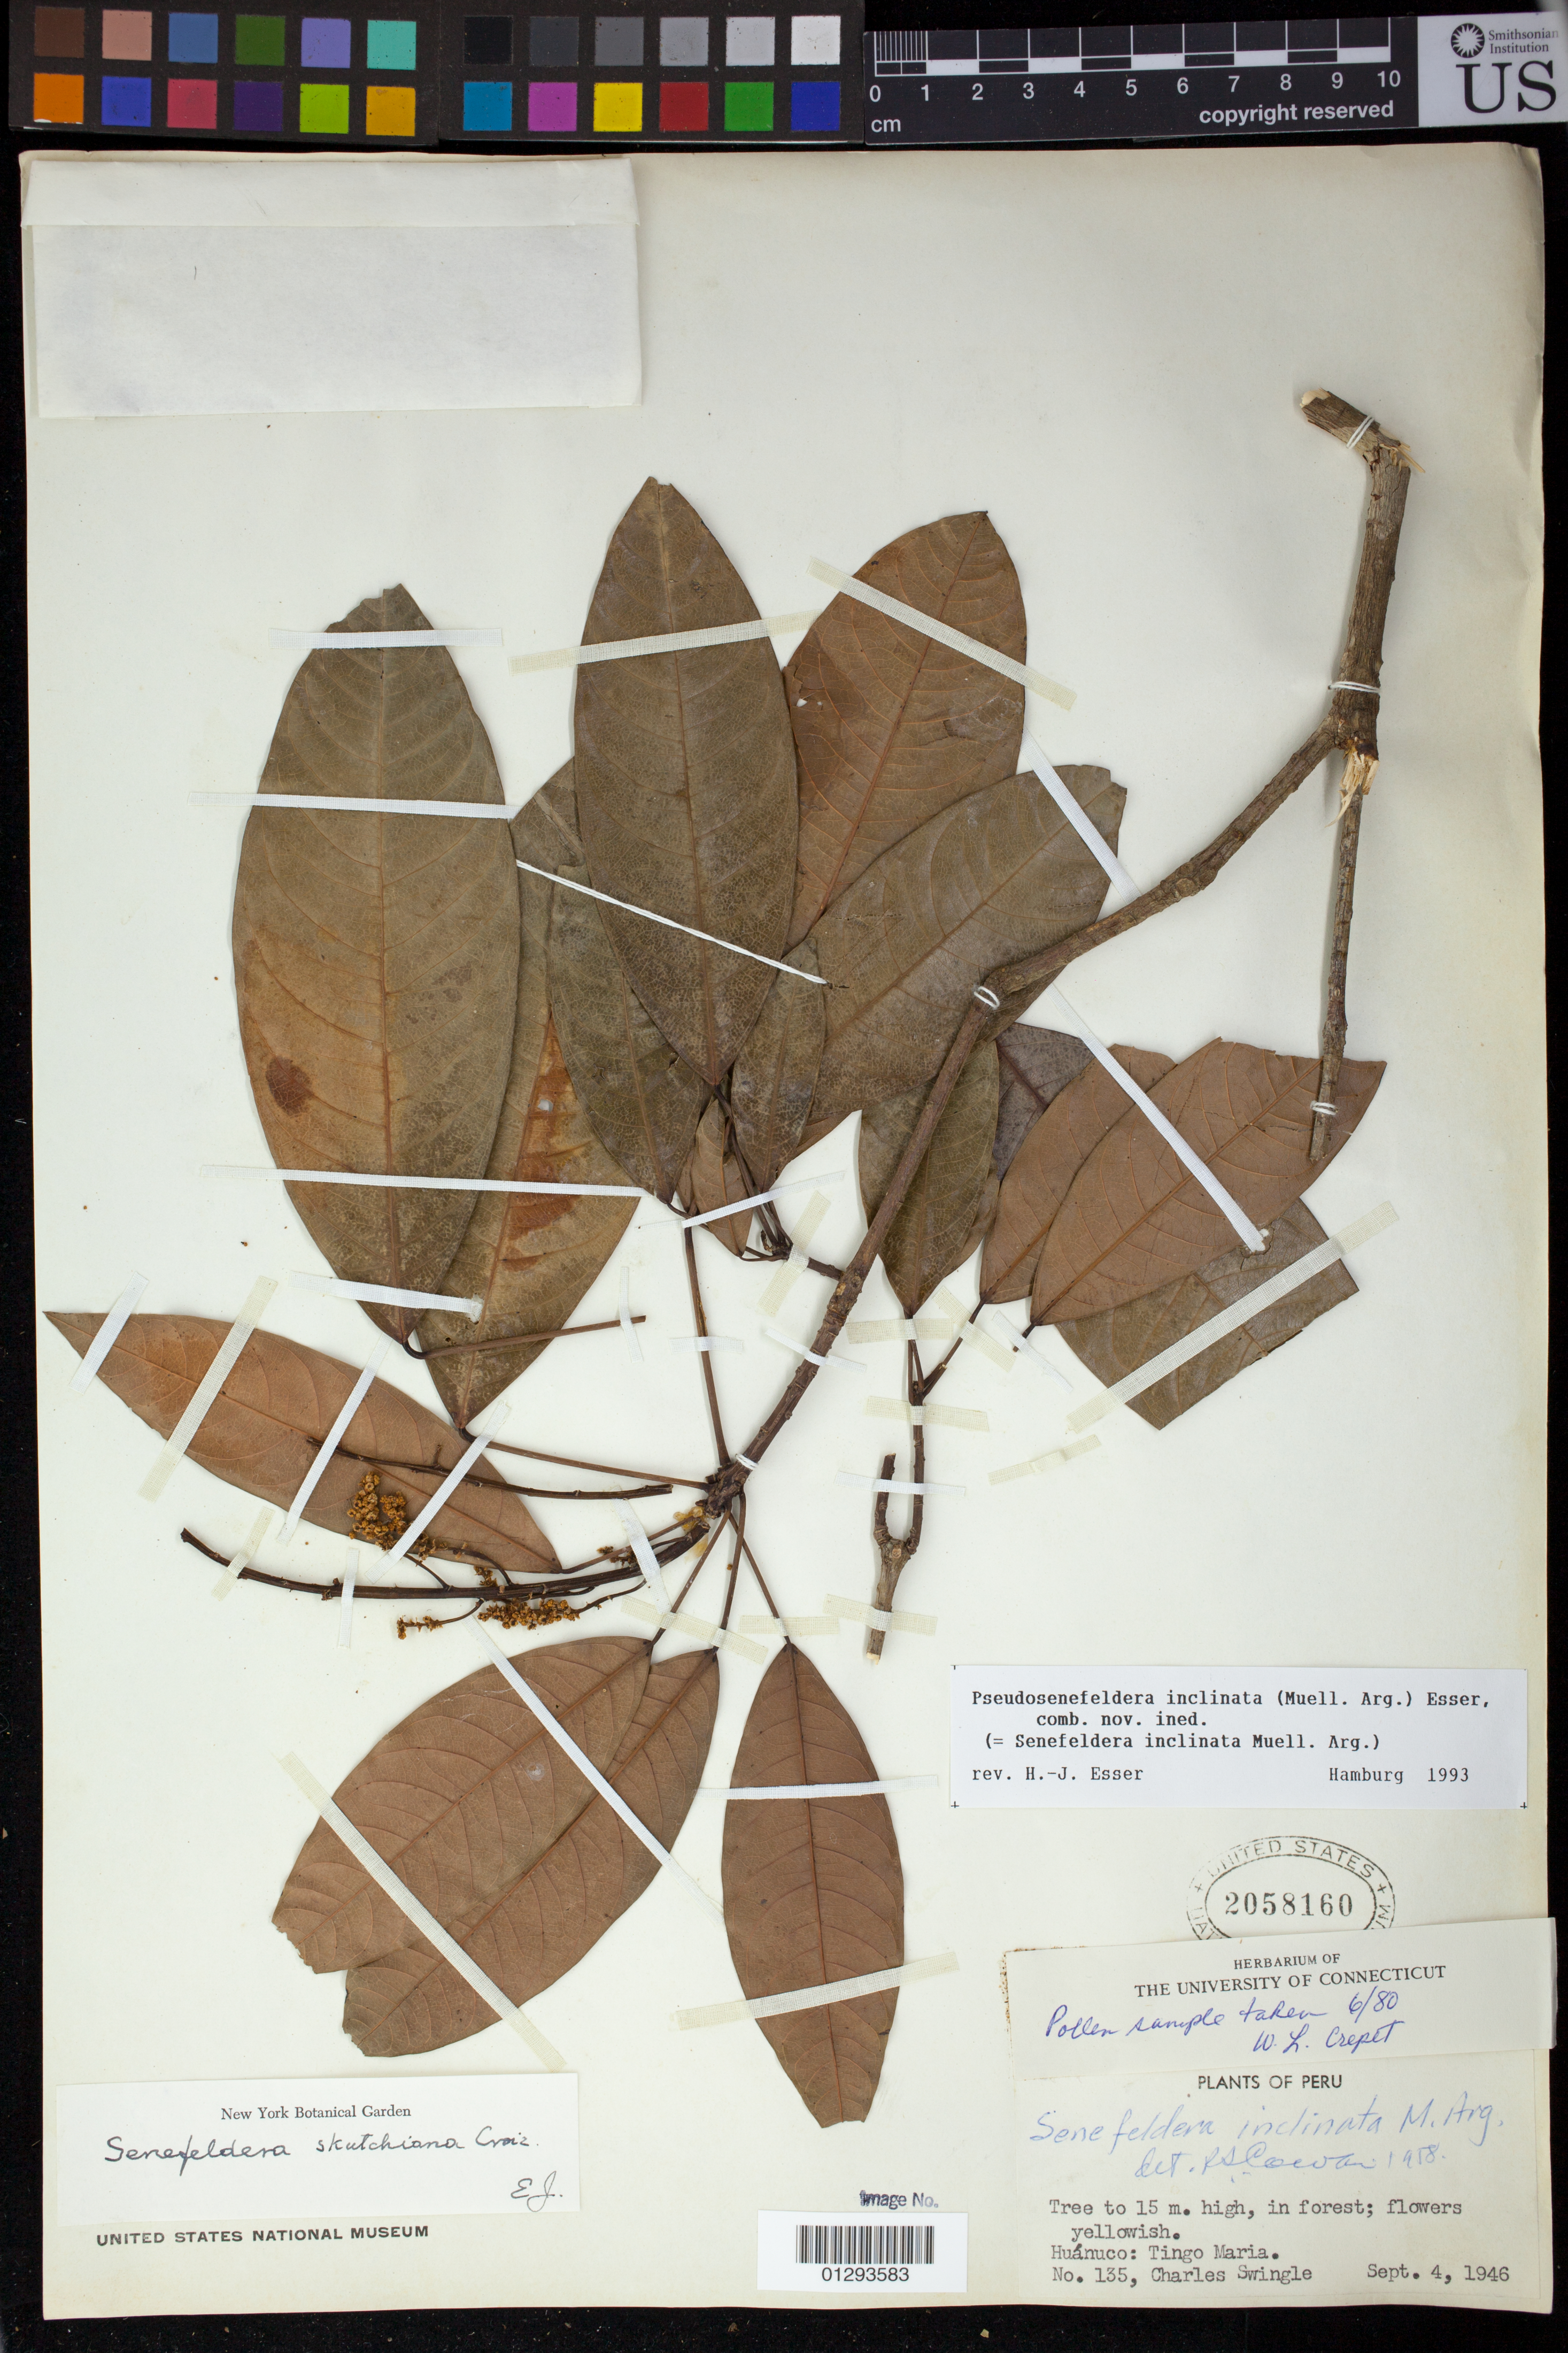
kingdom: Plantae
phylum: Tracheophyta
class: Magnoliopsida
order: Malpighiales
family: Euphorbiaceae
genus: Pseudosenefeldera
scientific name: Pseudosenefeldera inclinata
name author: (Müll. Arg.) Esser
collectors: C. Swingle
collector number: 135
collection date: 1946-09-04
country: Peru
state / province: Huánuco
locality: Tingo Maria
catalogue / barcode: US 2058160